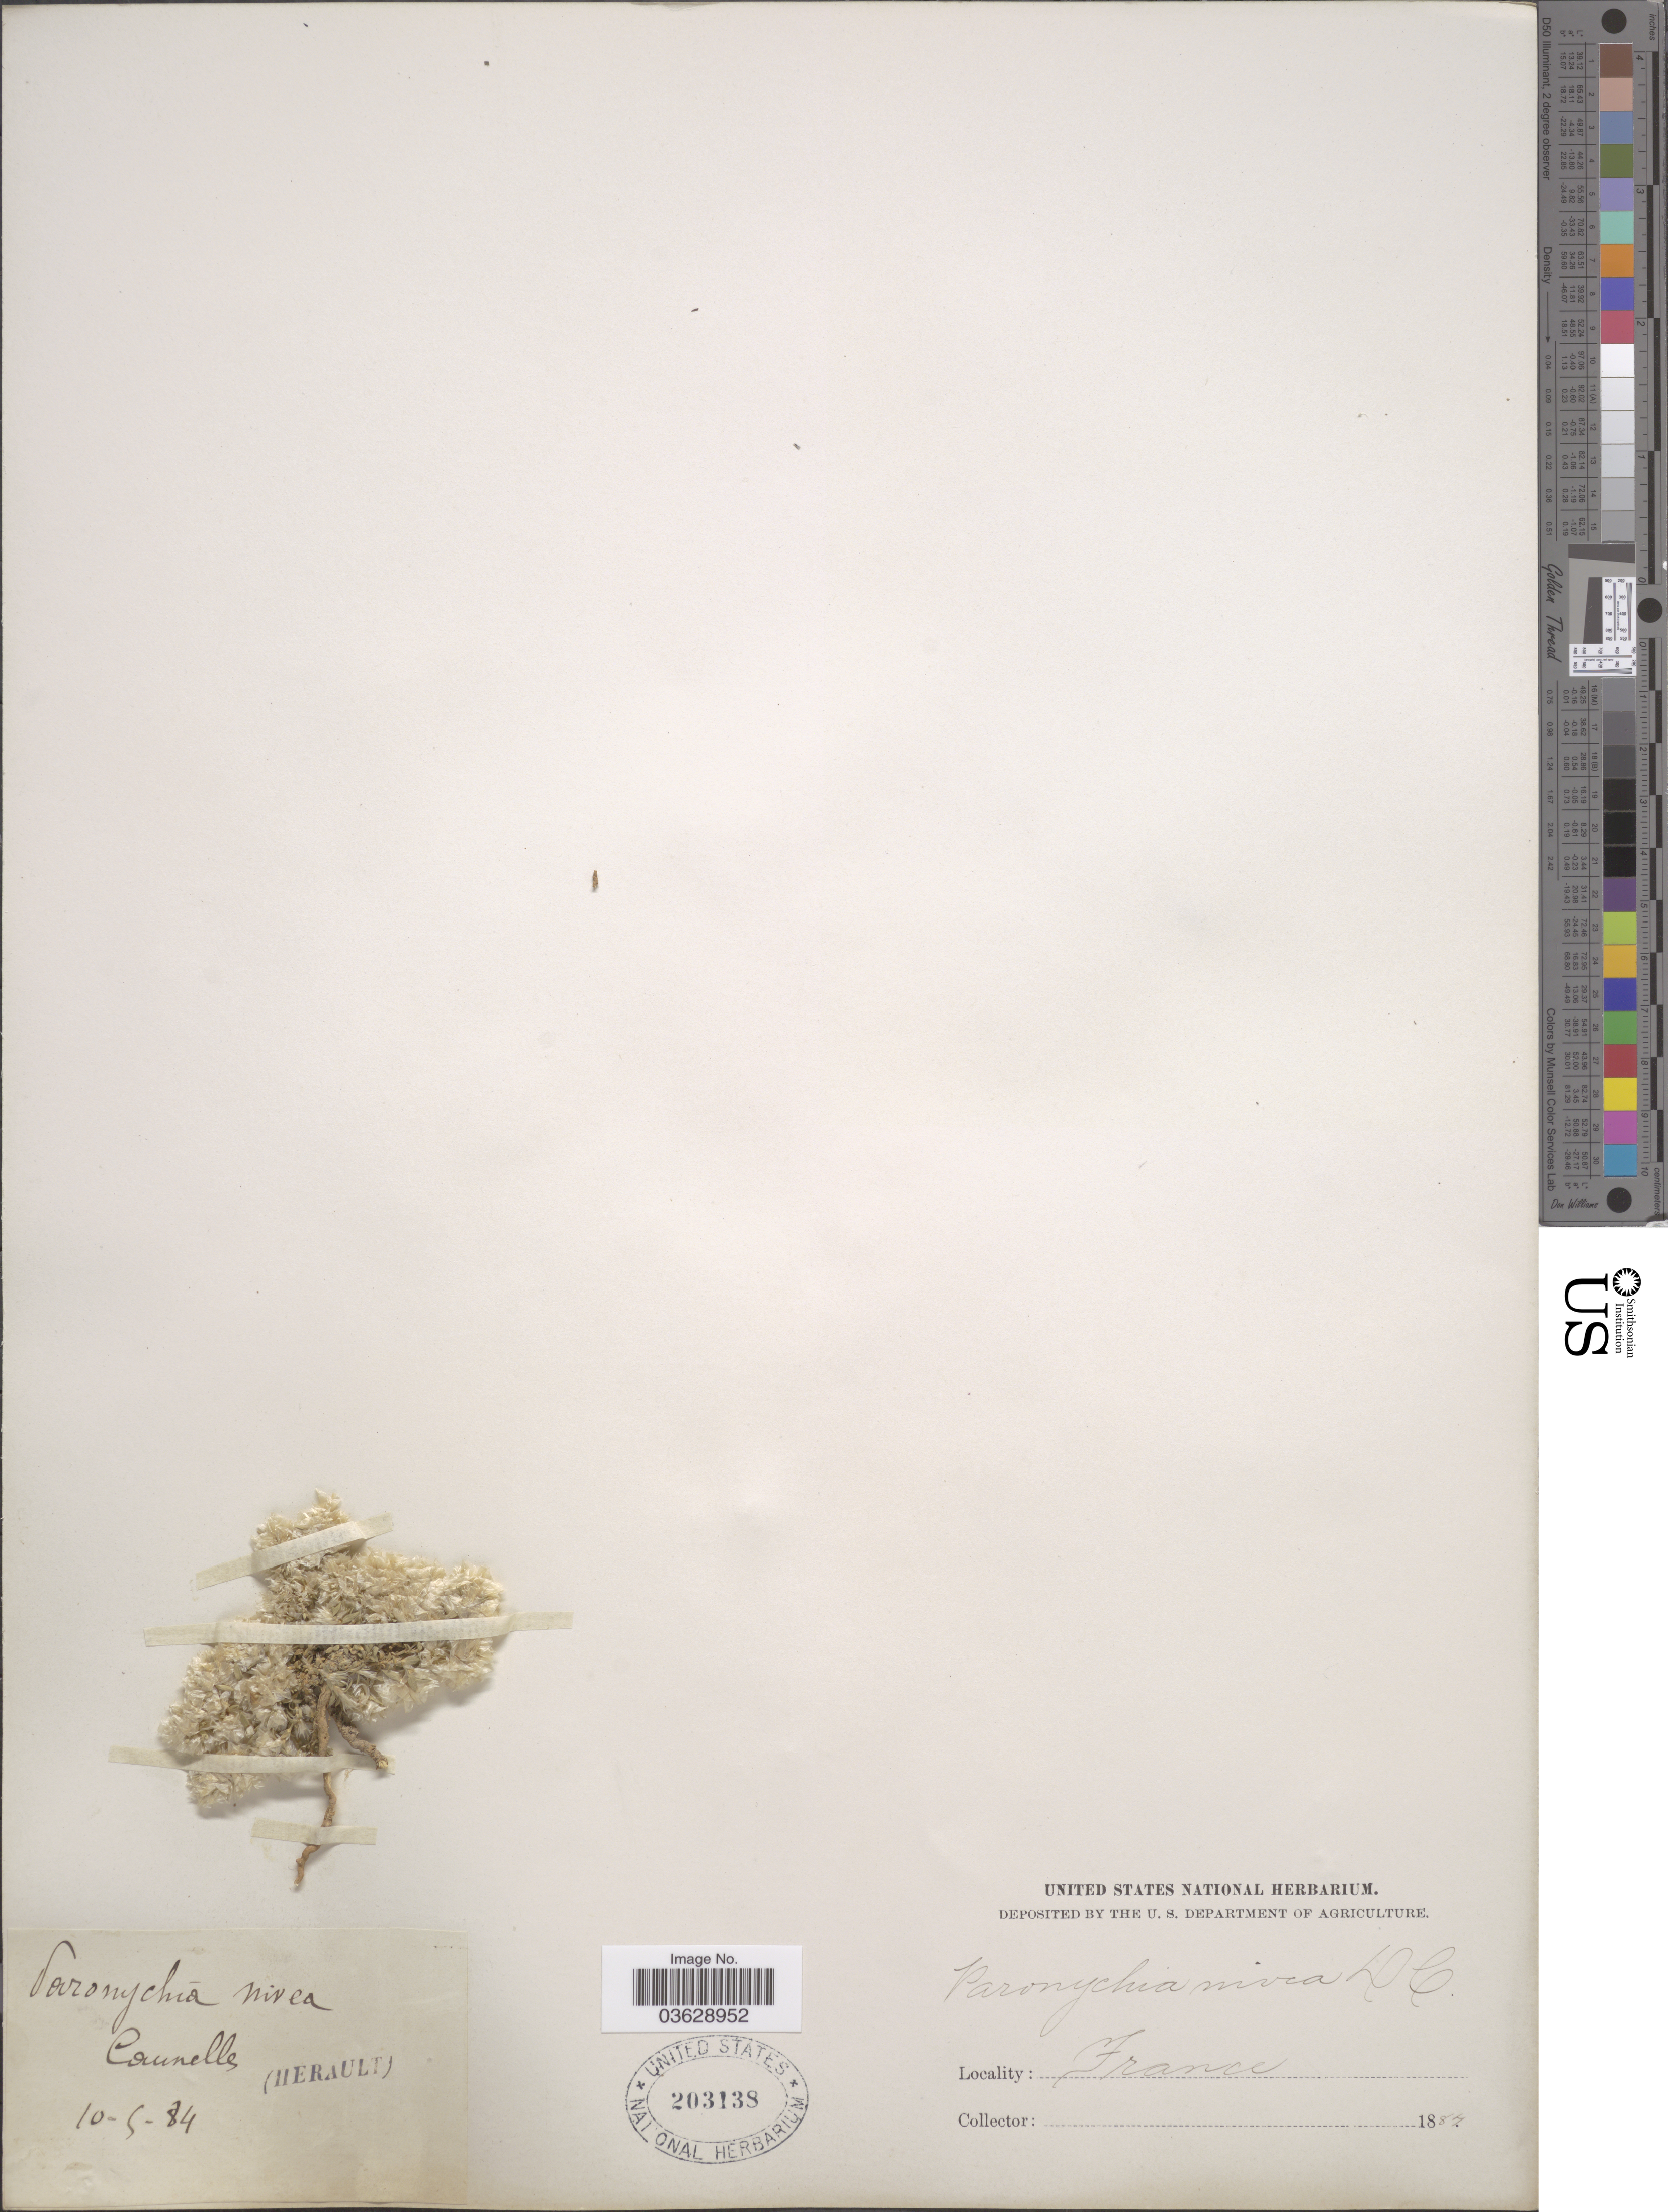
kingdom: Plantae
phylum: Tracheophyta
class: Magnoliopsida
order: Caryophyllales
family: Caryophyllaceae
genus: Paronychia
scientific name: Paronychia capitata subsp. capitata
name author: (L.) Lam.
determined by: Strong, Mark T., (BOT), Smithsonian Institution - National Museum of Natural History (UNITED STATES)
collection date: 1884-05-10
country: France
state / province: Occitanie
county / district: Hérault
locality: Caunelles (Herault).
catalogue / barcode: US 203138